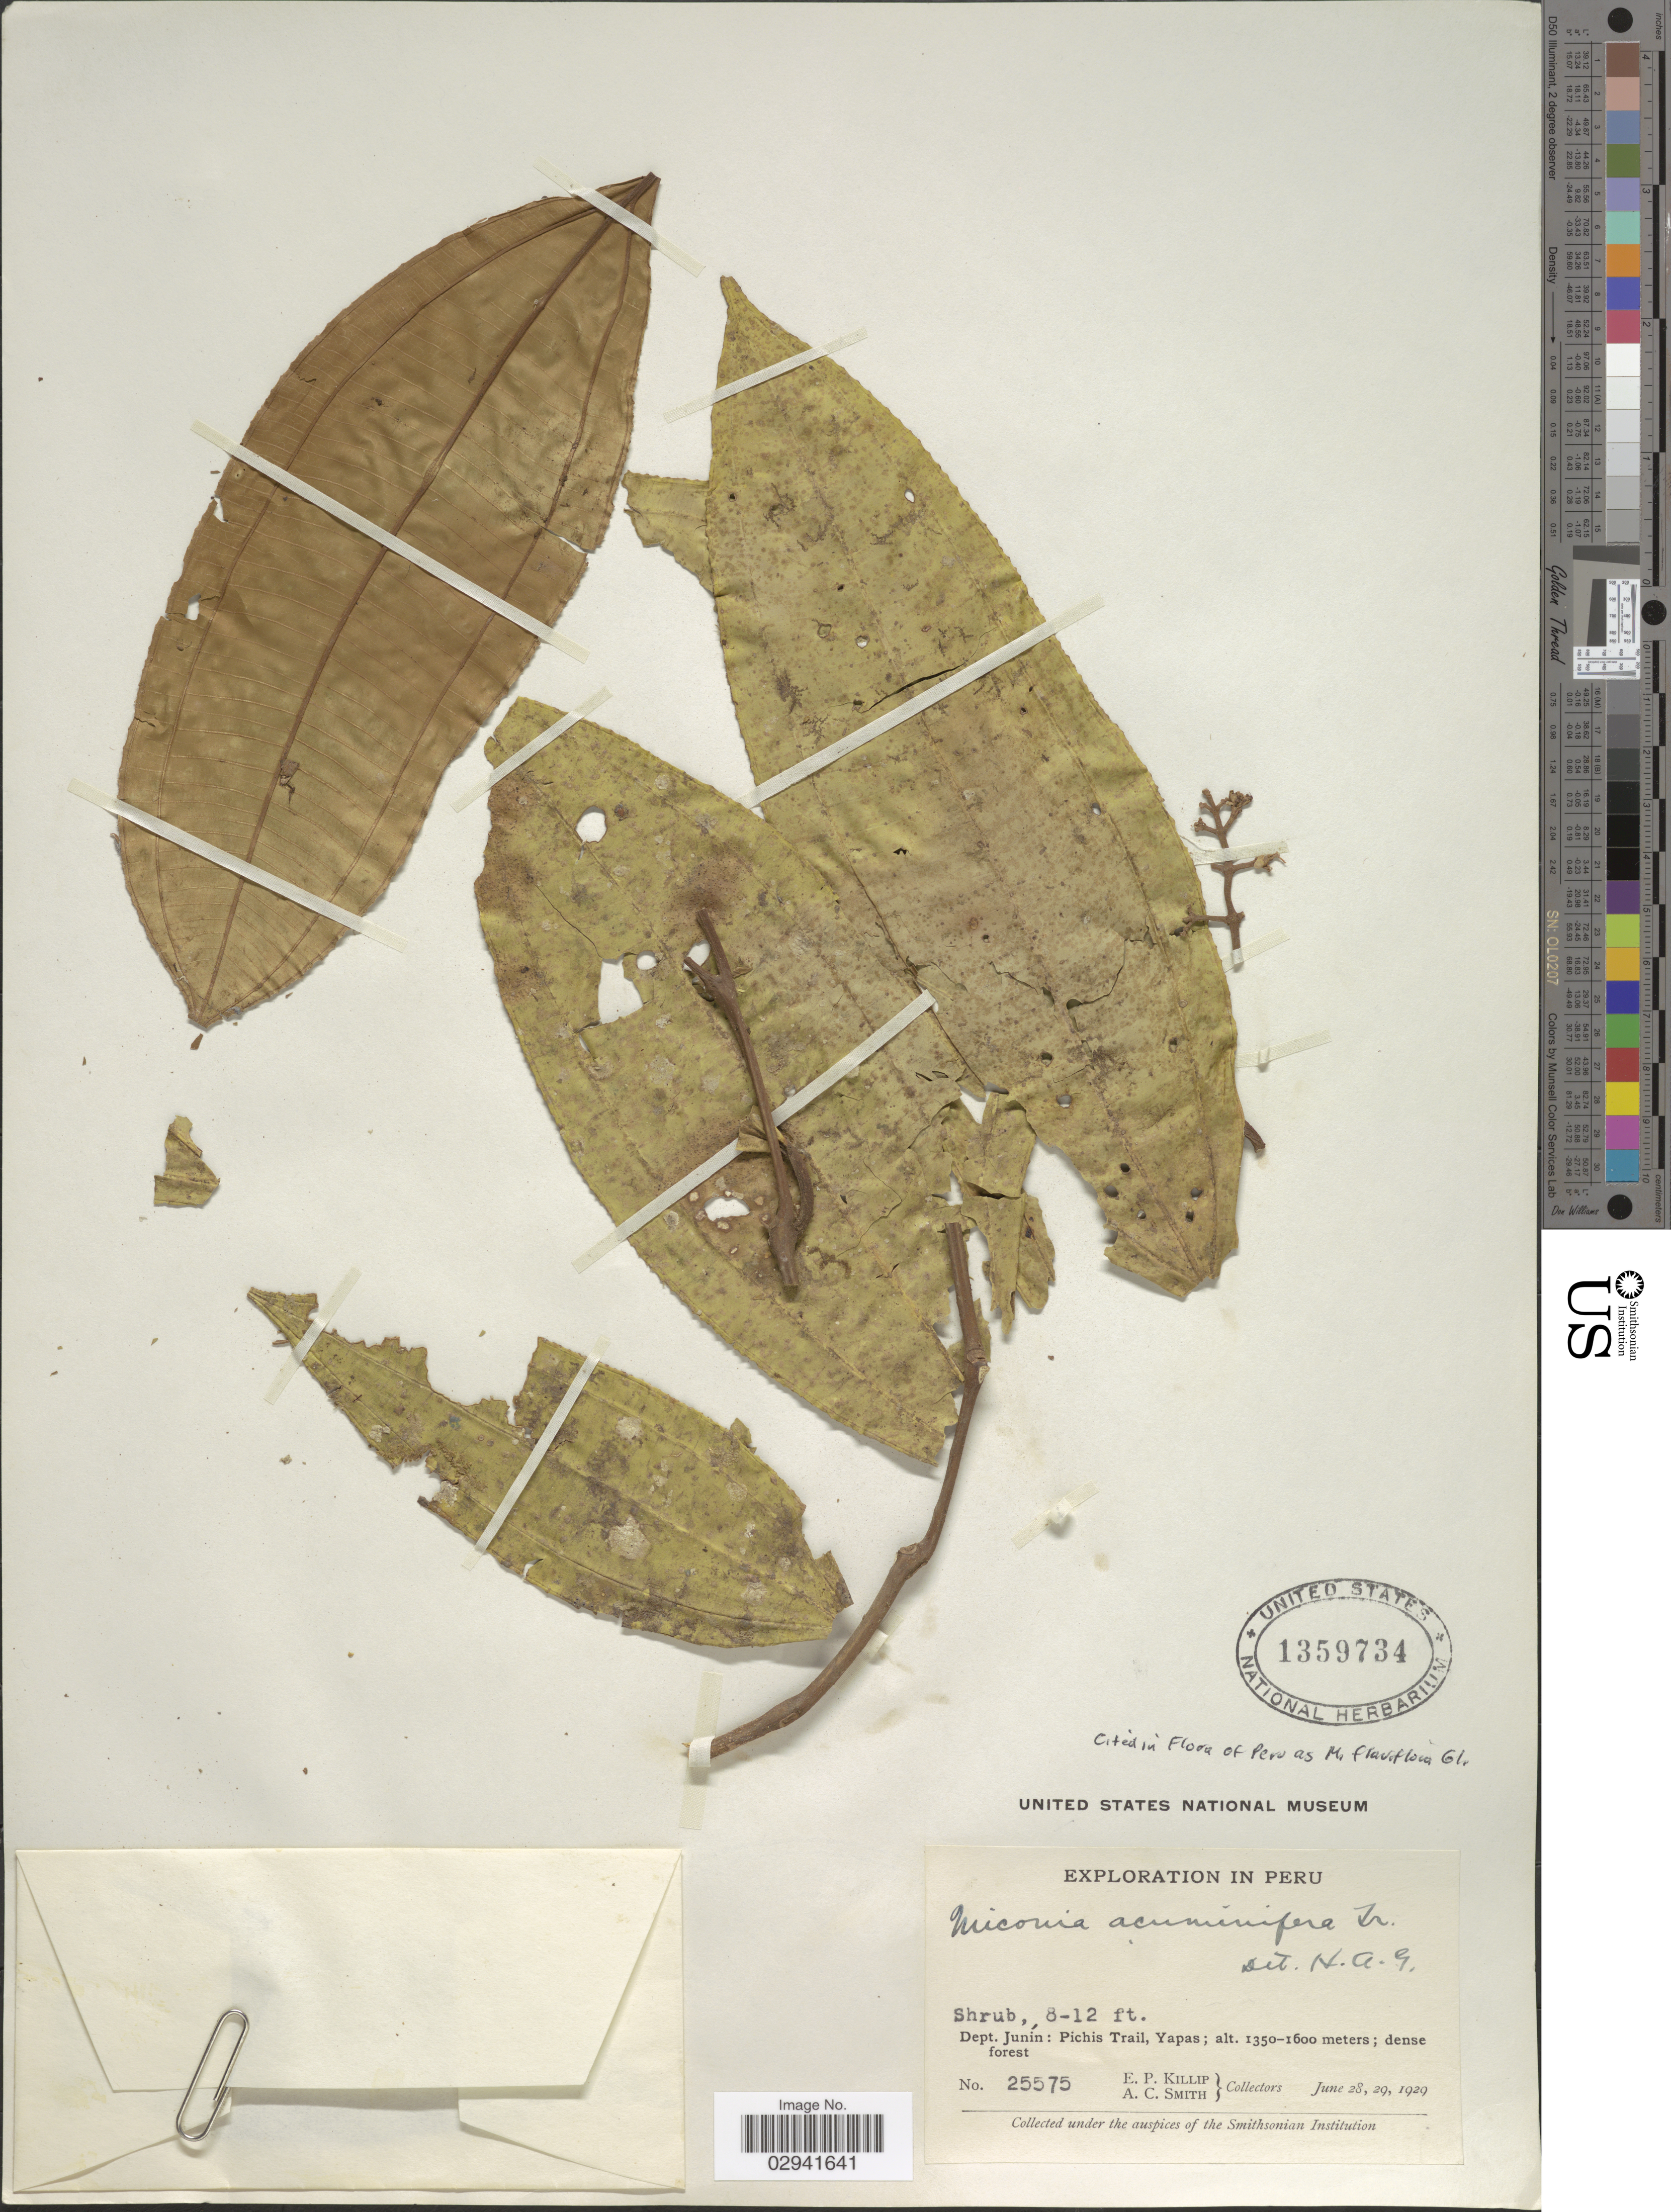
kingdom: Plantae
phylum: Tracheophyta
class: Magnoliopsida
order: Myrtales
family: Melastomataceae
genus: Miconia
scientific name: Miconia nutans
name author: Donn. Sm.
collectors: E. P. Killip & A. C. Smith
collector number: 25575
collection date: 1929-06-28/1929-06-29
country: Peru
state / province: Junín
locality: Dept. Junín: Pichis Trail, Yapas.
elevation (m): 1350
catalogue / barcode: US 1359734